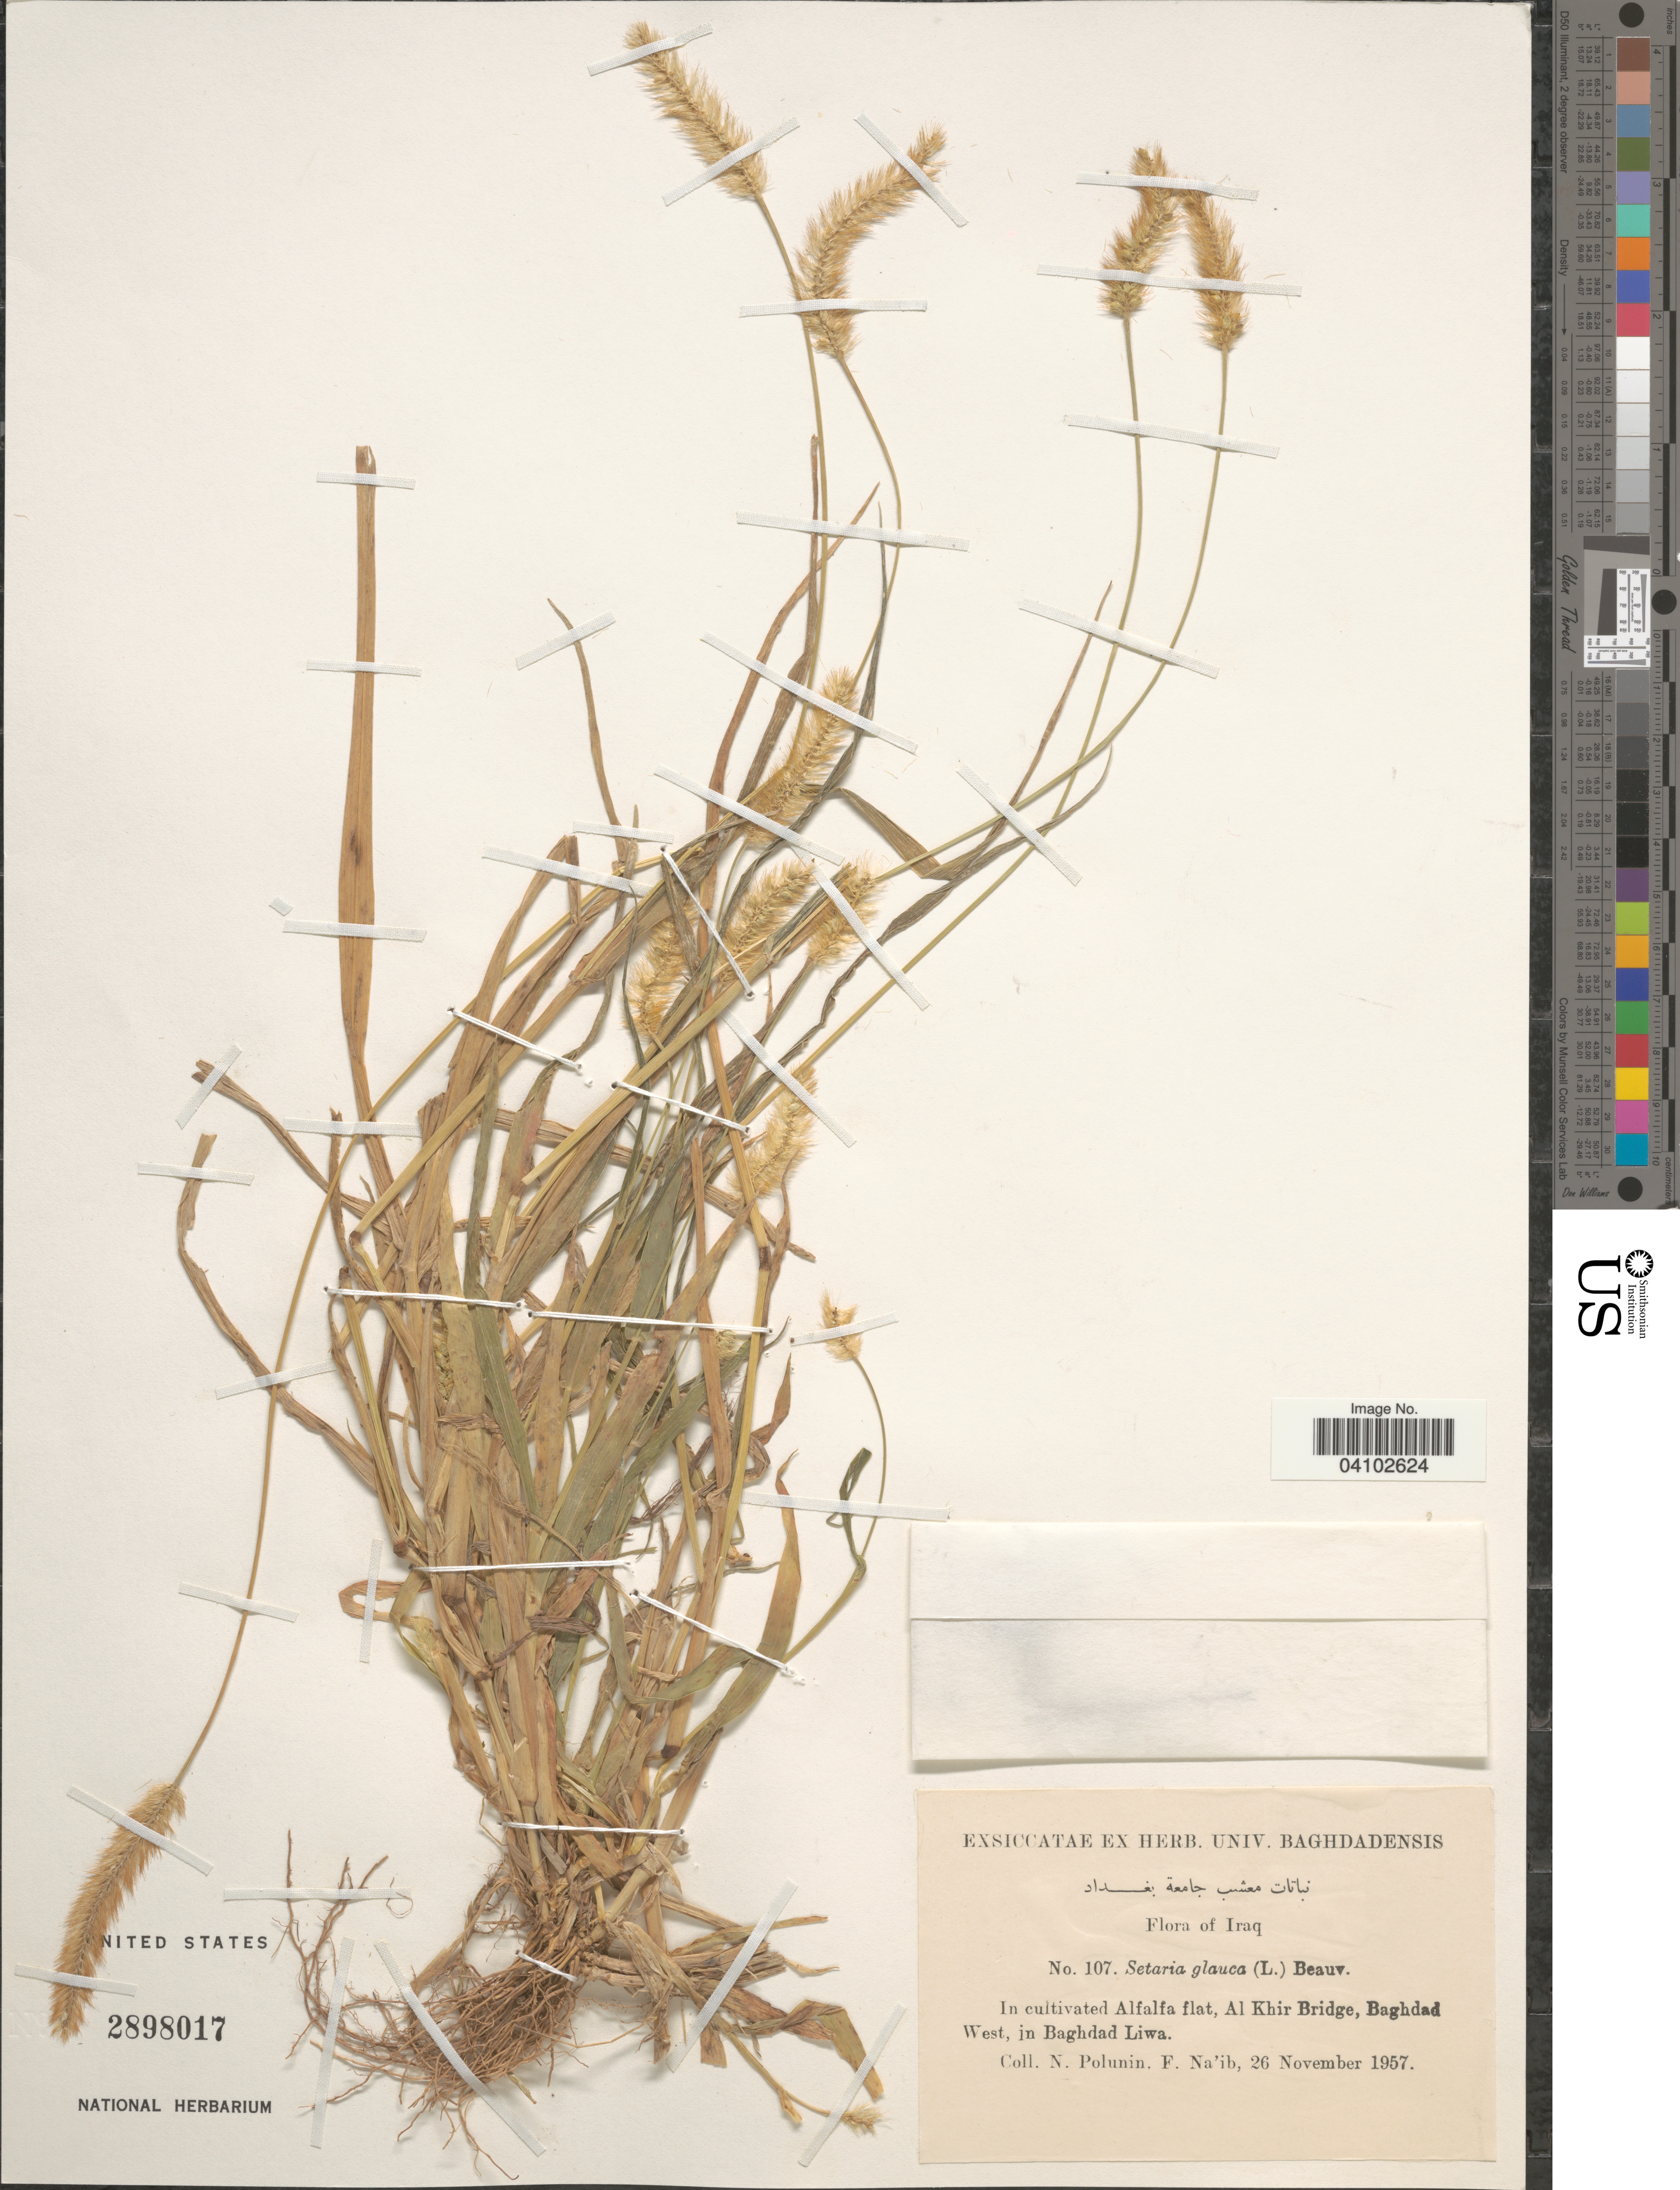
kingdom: Plantae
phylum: Tracheophyta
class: Liliopsida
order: Poales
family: Poaceae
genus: Cenchrus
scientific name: Cenchrus americanus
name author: (L.) Morrone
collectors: N. V. Polunin & F. Na'ib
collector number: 107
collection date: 1957-11-26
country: Iraq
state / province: Baghdad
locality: In cultivated Alfalfa flat, Al Khir Bridge, Baghdad West, in Baghdad Liwa.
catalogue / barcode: US 2898017